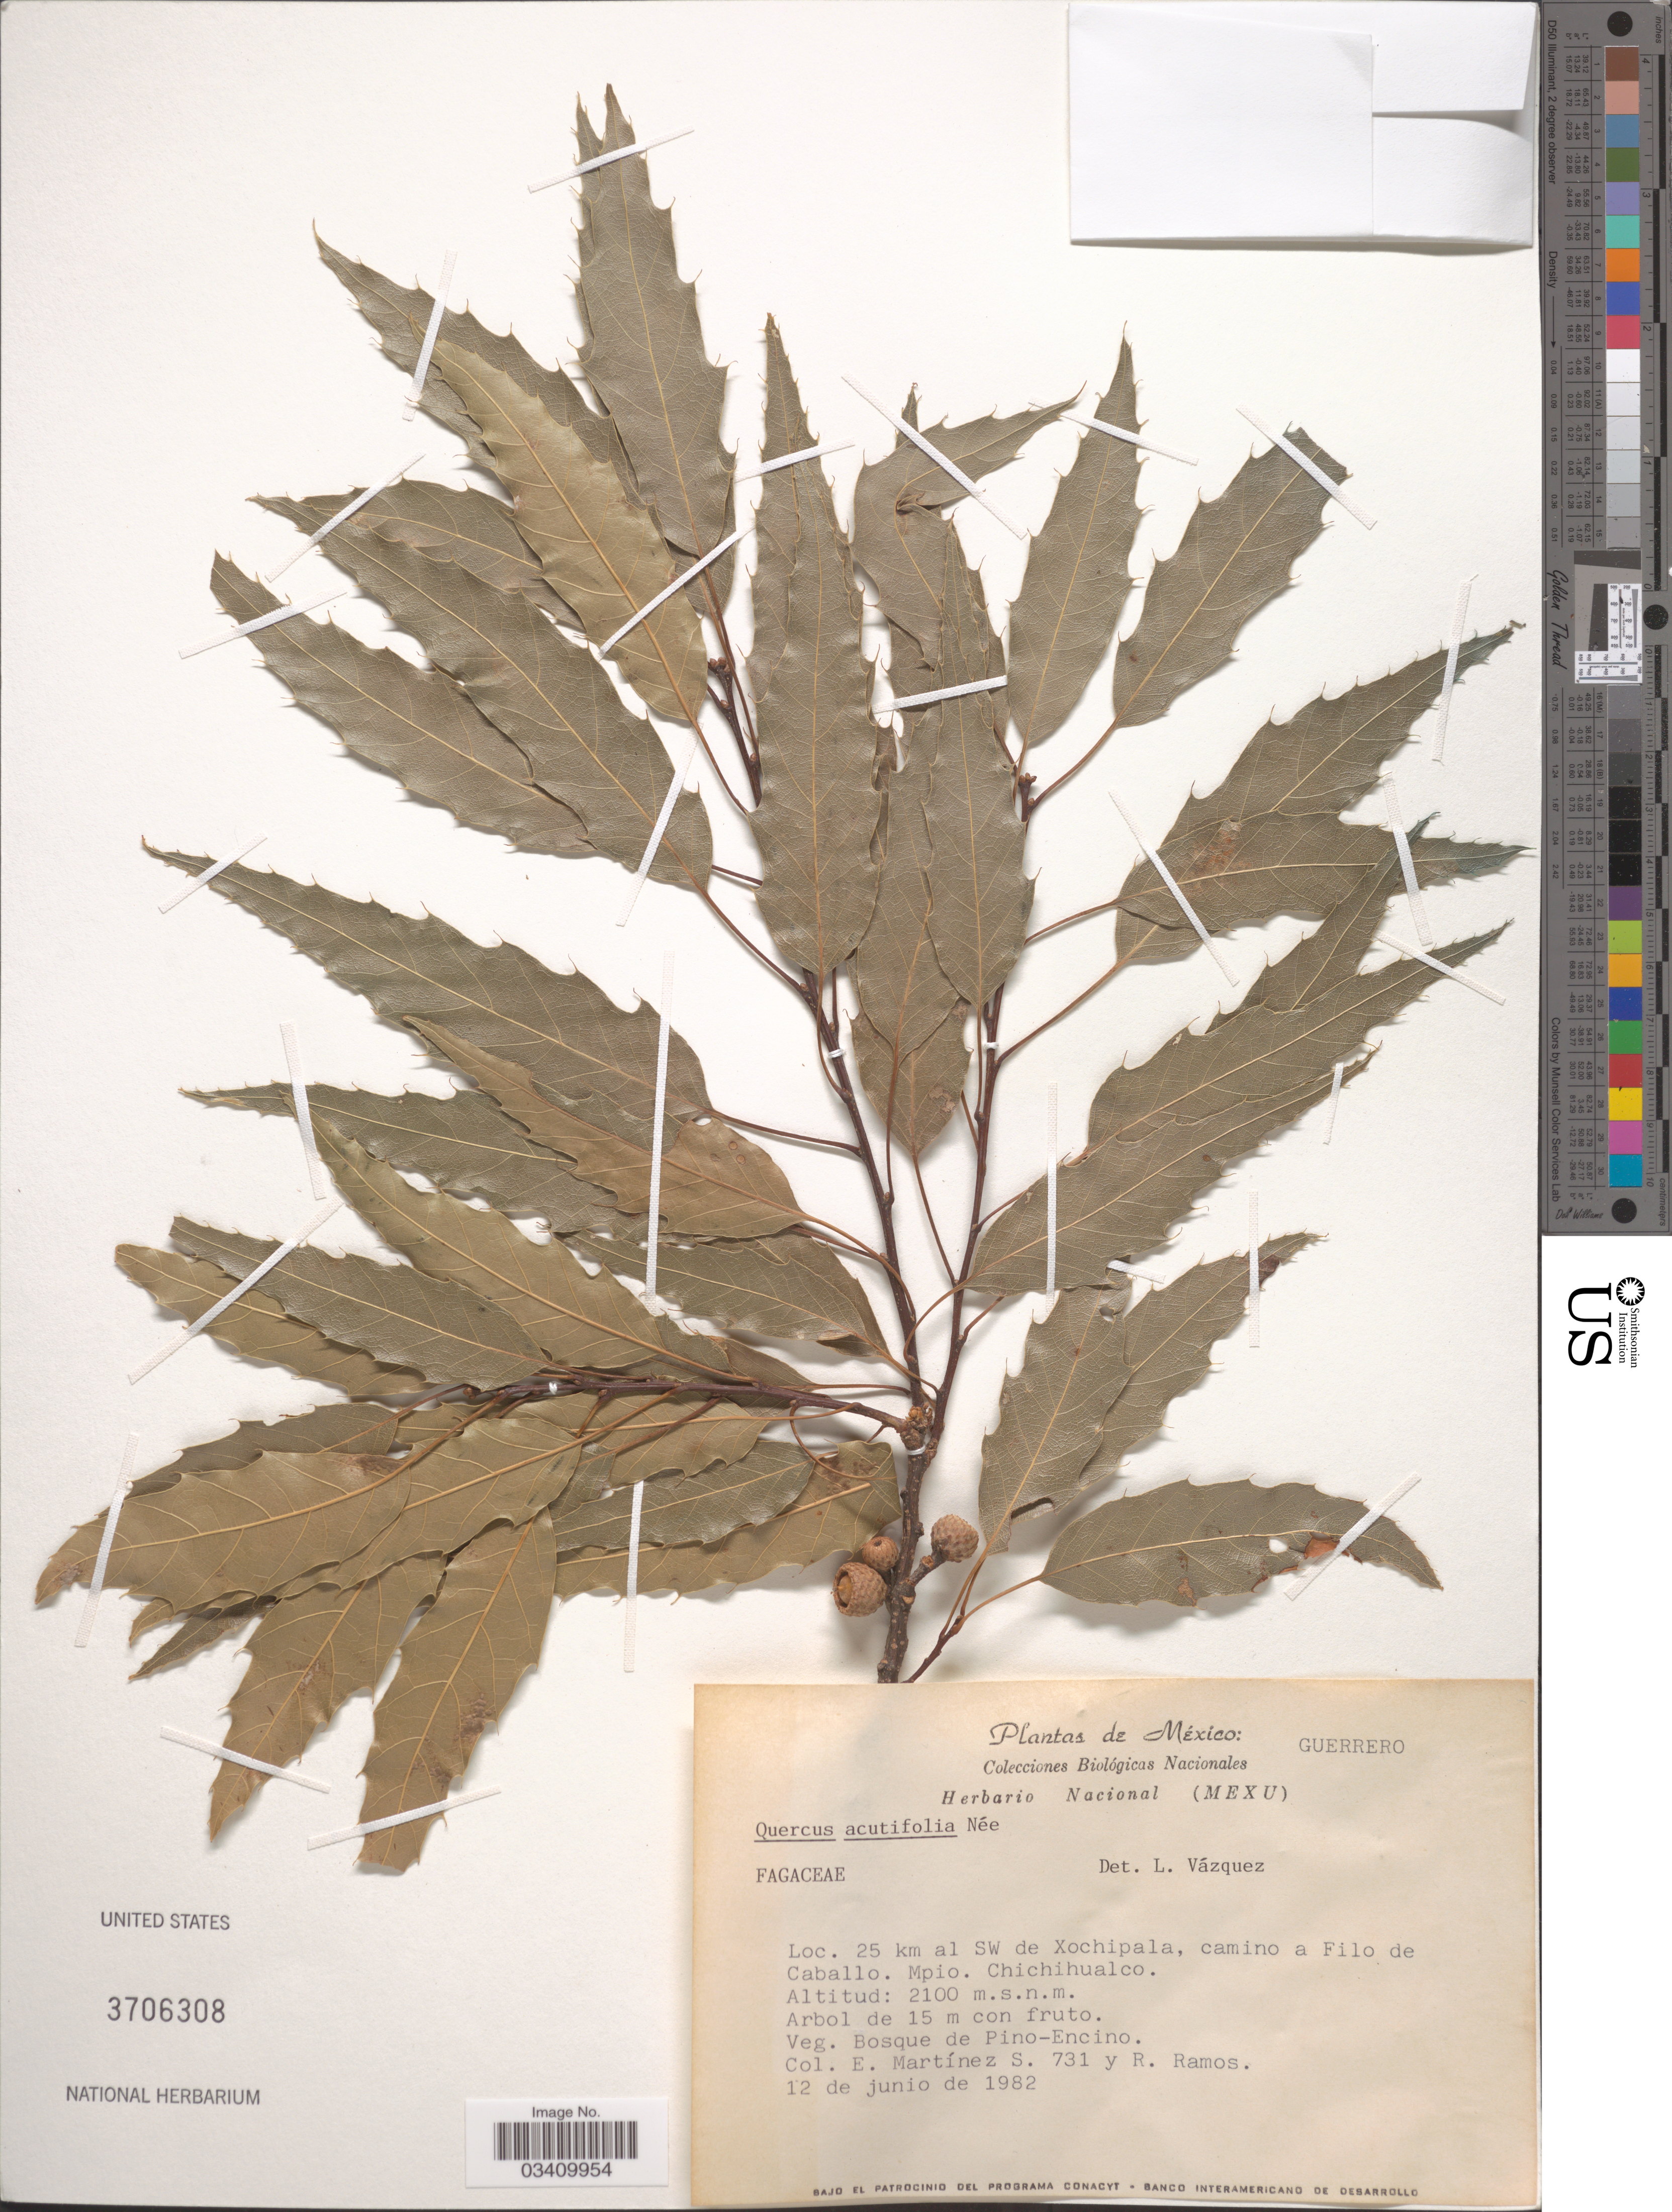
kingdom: Plantae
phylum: Tracheophyta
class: Magnoliopsida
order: Fagales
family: Fagaceae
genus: Quercus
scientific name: Quercus acutifolia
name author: Née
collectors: E. M. Martínez S. & R. Ramos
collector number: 731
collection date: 1982-06-12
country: Mexico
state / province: Guerrero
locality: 25 km al SW de Xochipala, camino a Filo de Caballo. Mpio. Chichihualco.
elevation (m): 2100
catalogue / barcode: US 3706308